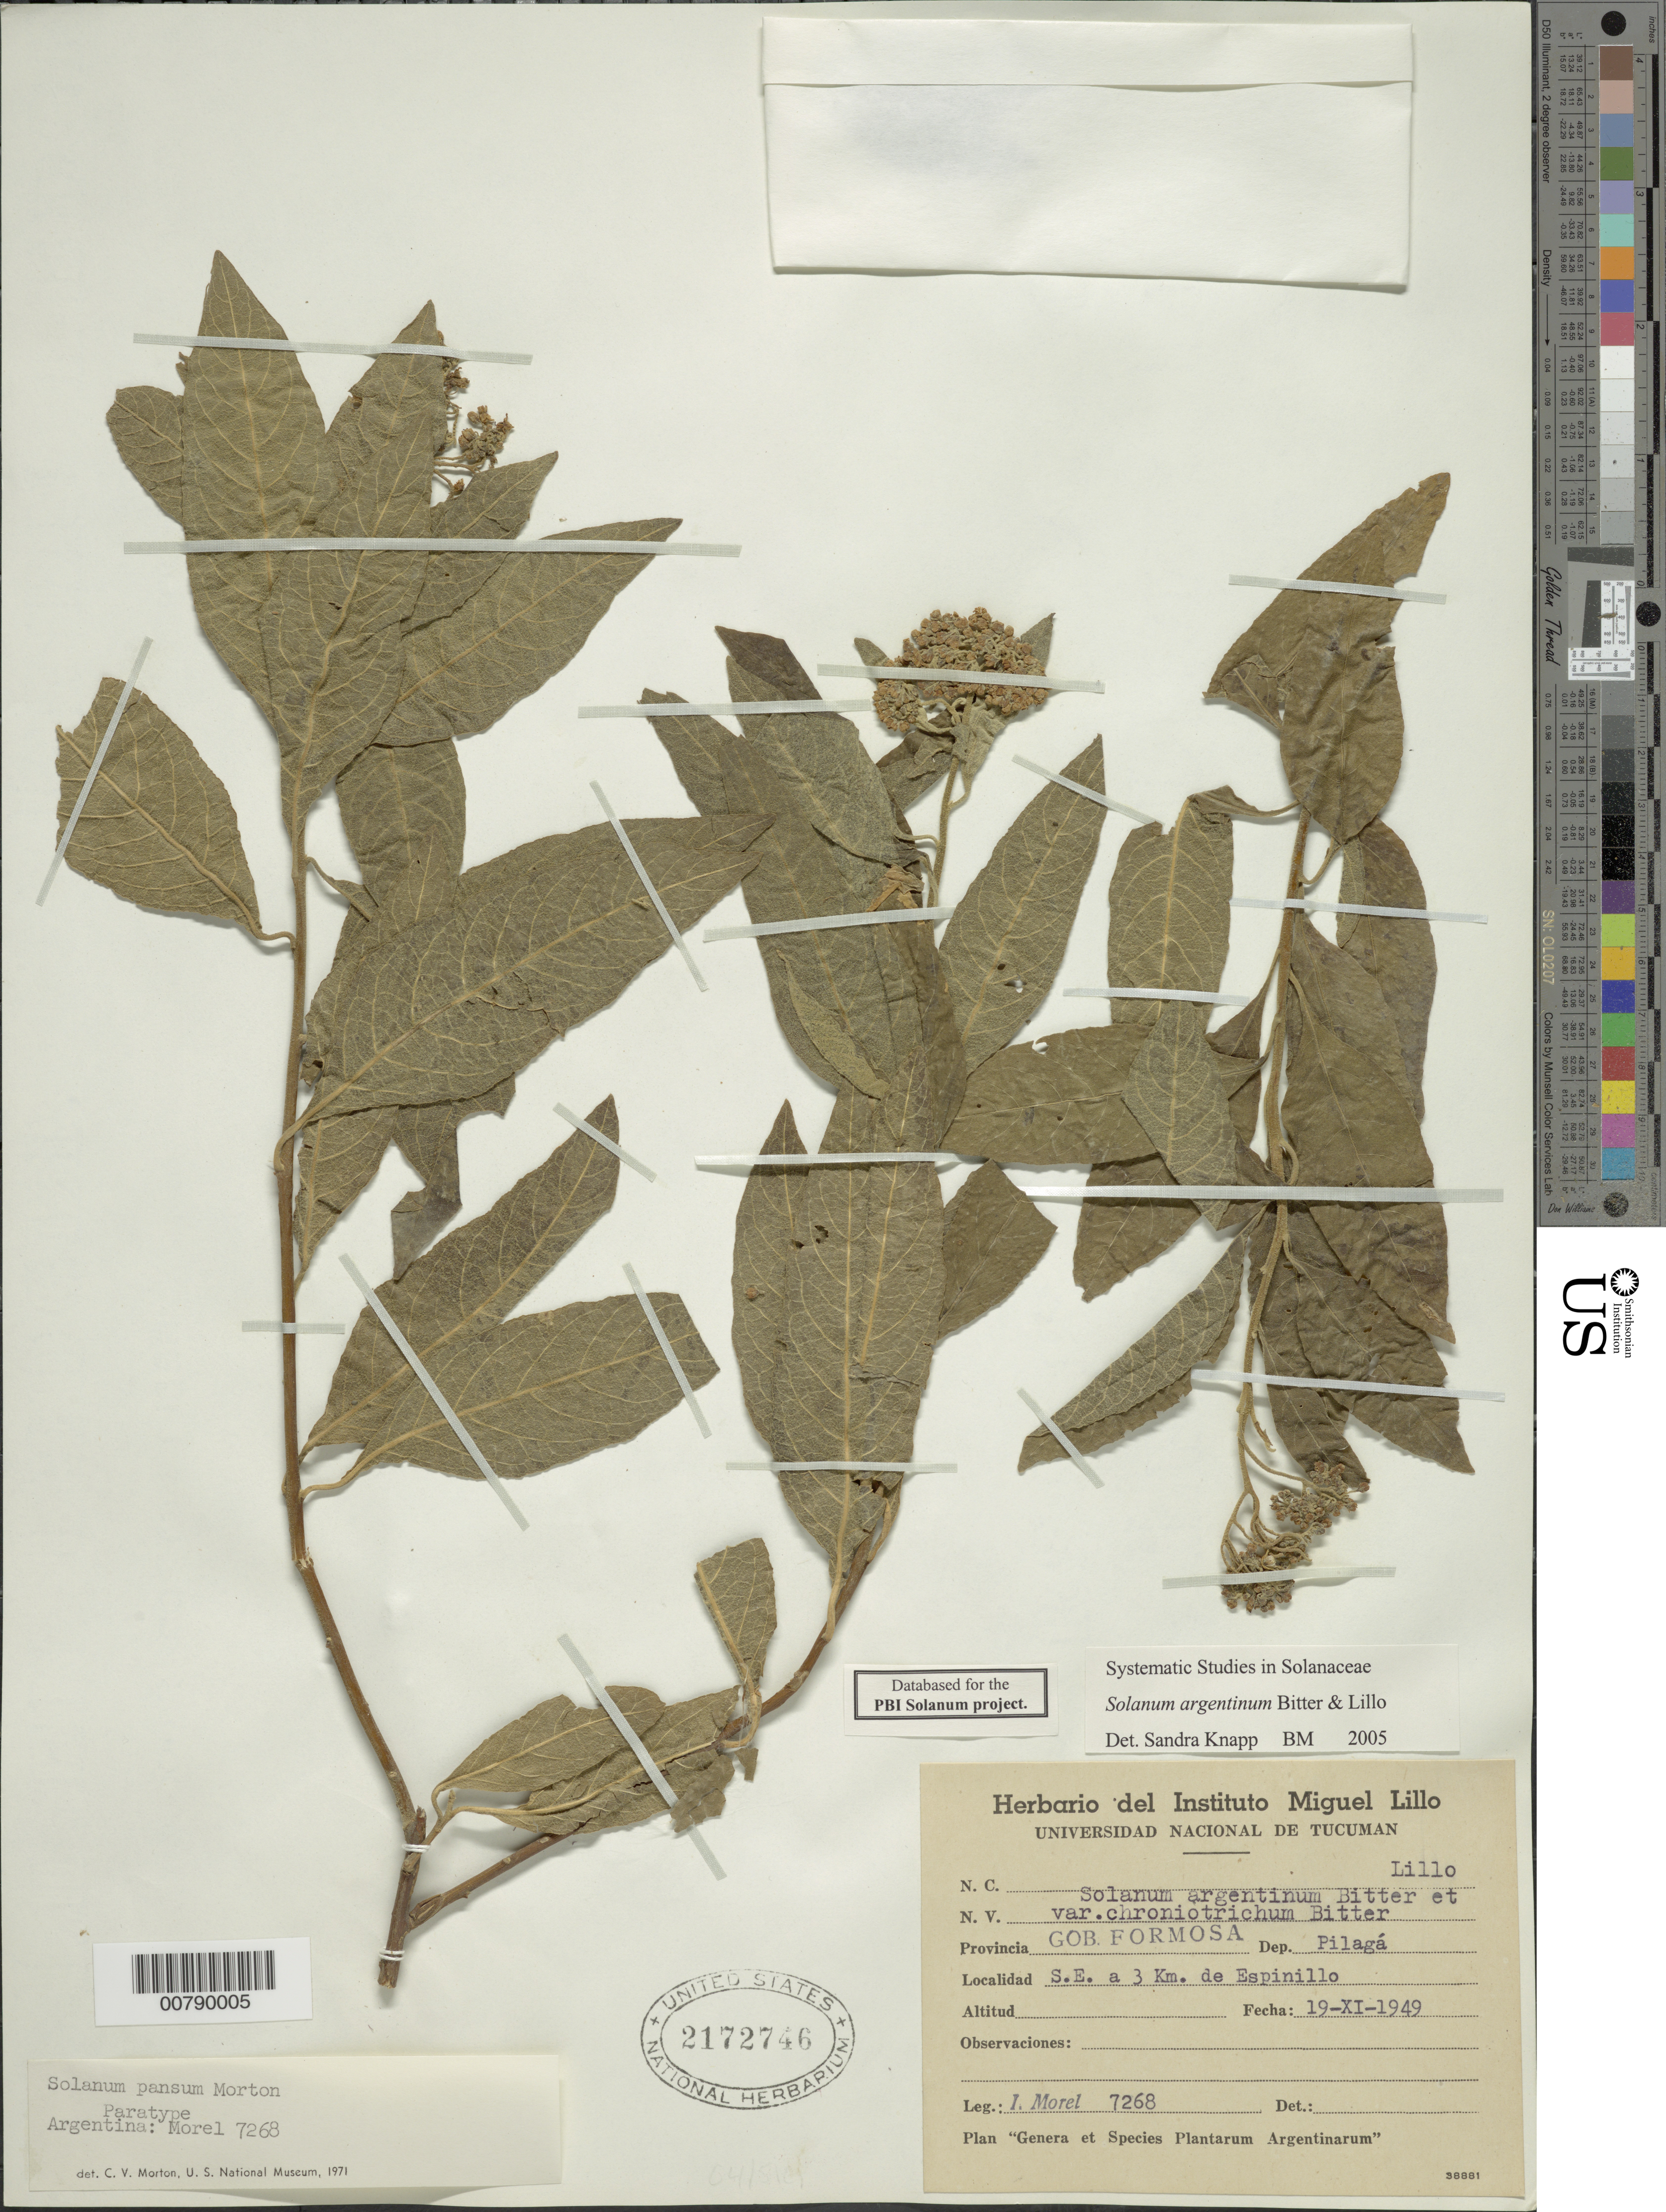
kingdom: Plantae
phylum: Tracheophyta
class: Magnoliopsida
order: Solanales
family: Solanaceae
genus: Solanum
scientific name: Solanum argentinum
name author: Bitter & Lillo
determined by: Knapp, S. D.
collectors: I. Morel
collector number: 7268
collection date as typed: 19 Nov 1949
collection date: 1949-11-19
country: Argentina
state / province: Formosa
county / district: Pilagá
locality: SE a 3 km de Espinillo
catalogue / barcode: US 2172746